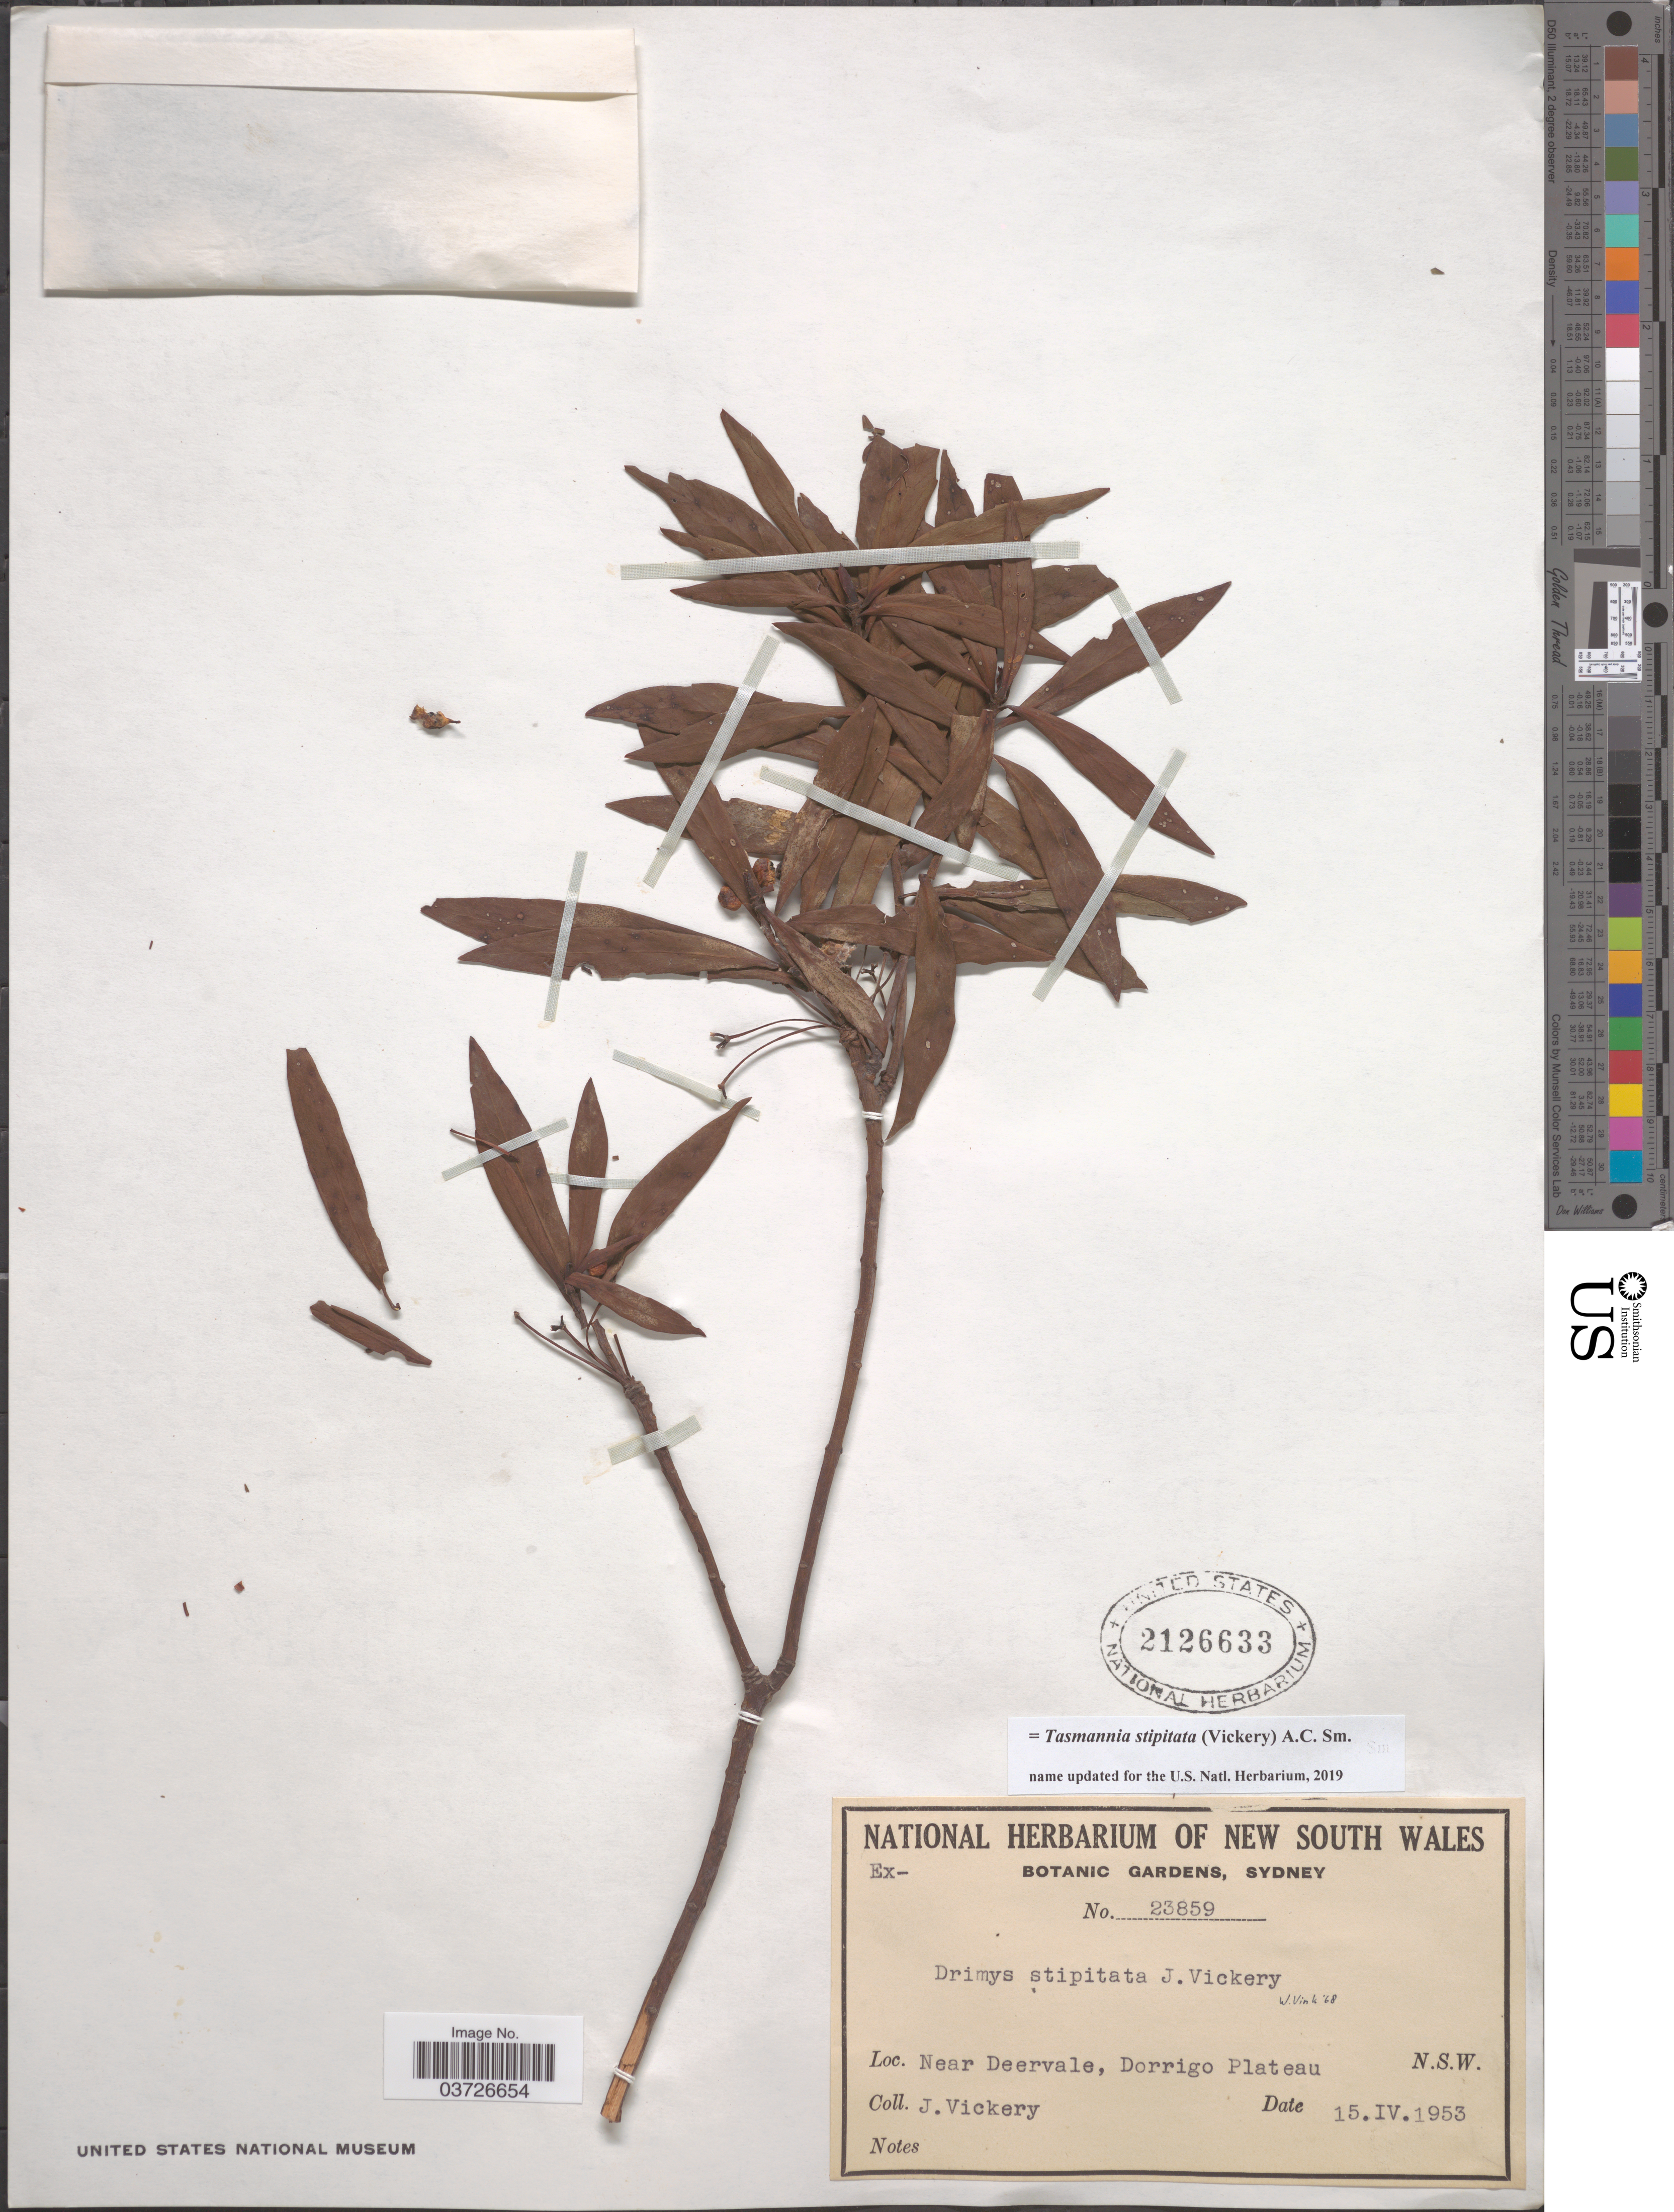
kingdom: Plantae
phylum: Tracheophyta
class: Magnoliopsida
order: Canellales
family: Winteraceae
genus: Tasmannia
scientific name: Tasmannia stipitata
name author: (Vickery) A.C. Sm.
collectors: J. Vickery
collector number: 23859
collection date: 1953-04-15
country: Australia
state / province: New South Wales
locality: Near Deervale, Dorrigo Plateau.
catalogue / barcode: US 2126633